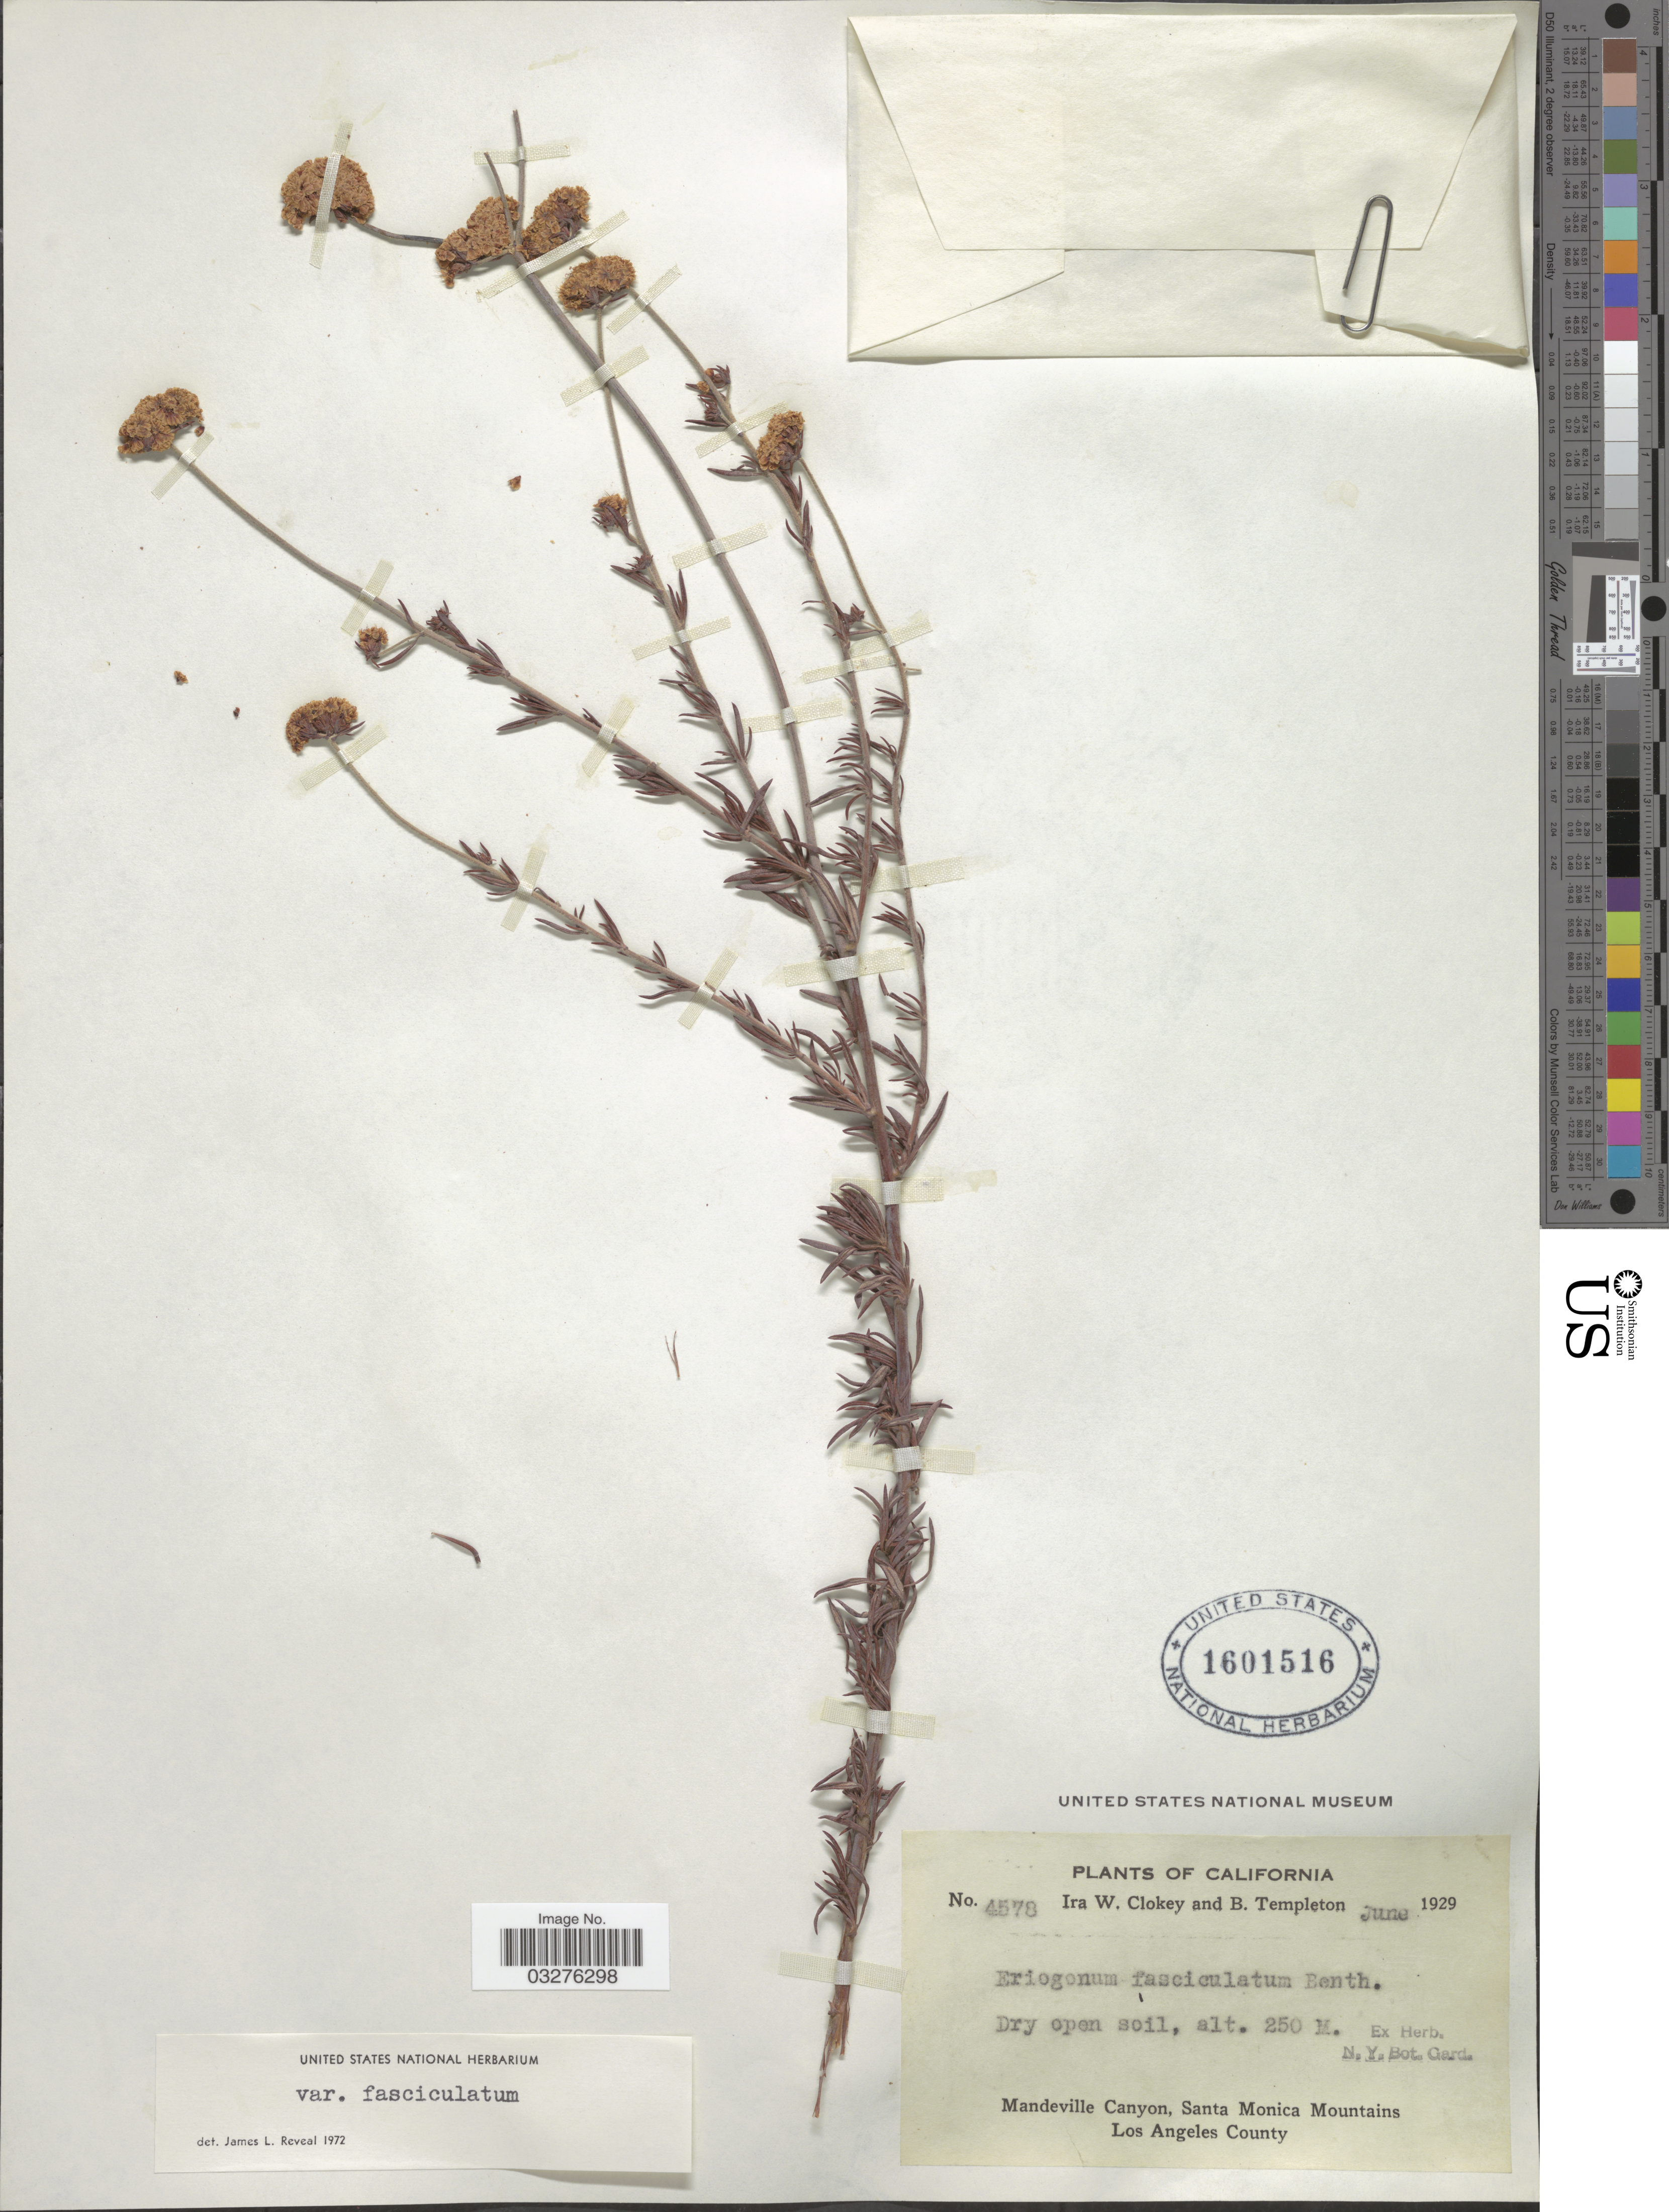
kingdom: Plantae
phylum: Tracheophyta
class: Magnoliopsida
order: Caryophyllales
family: Polygonaceae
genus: Eriogonum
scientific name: Eriogonum fasciculatum var. fasciculatum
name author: Benth.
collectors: I. W. Clokey & B. Templeton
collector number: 4578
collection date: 1929-06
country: United States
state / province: California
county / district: Los Angeles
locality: Mandeville Canyon, Santa Monica Mountains, Los Angeles County.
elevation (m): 250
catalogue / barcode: US 1601516